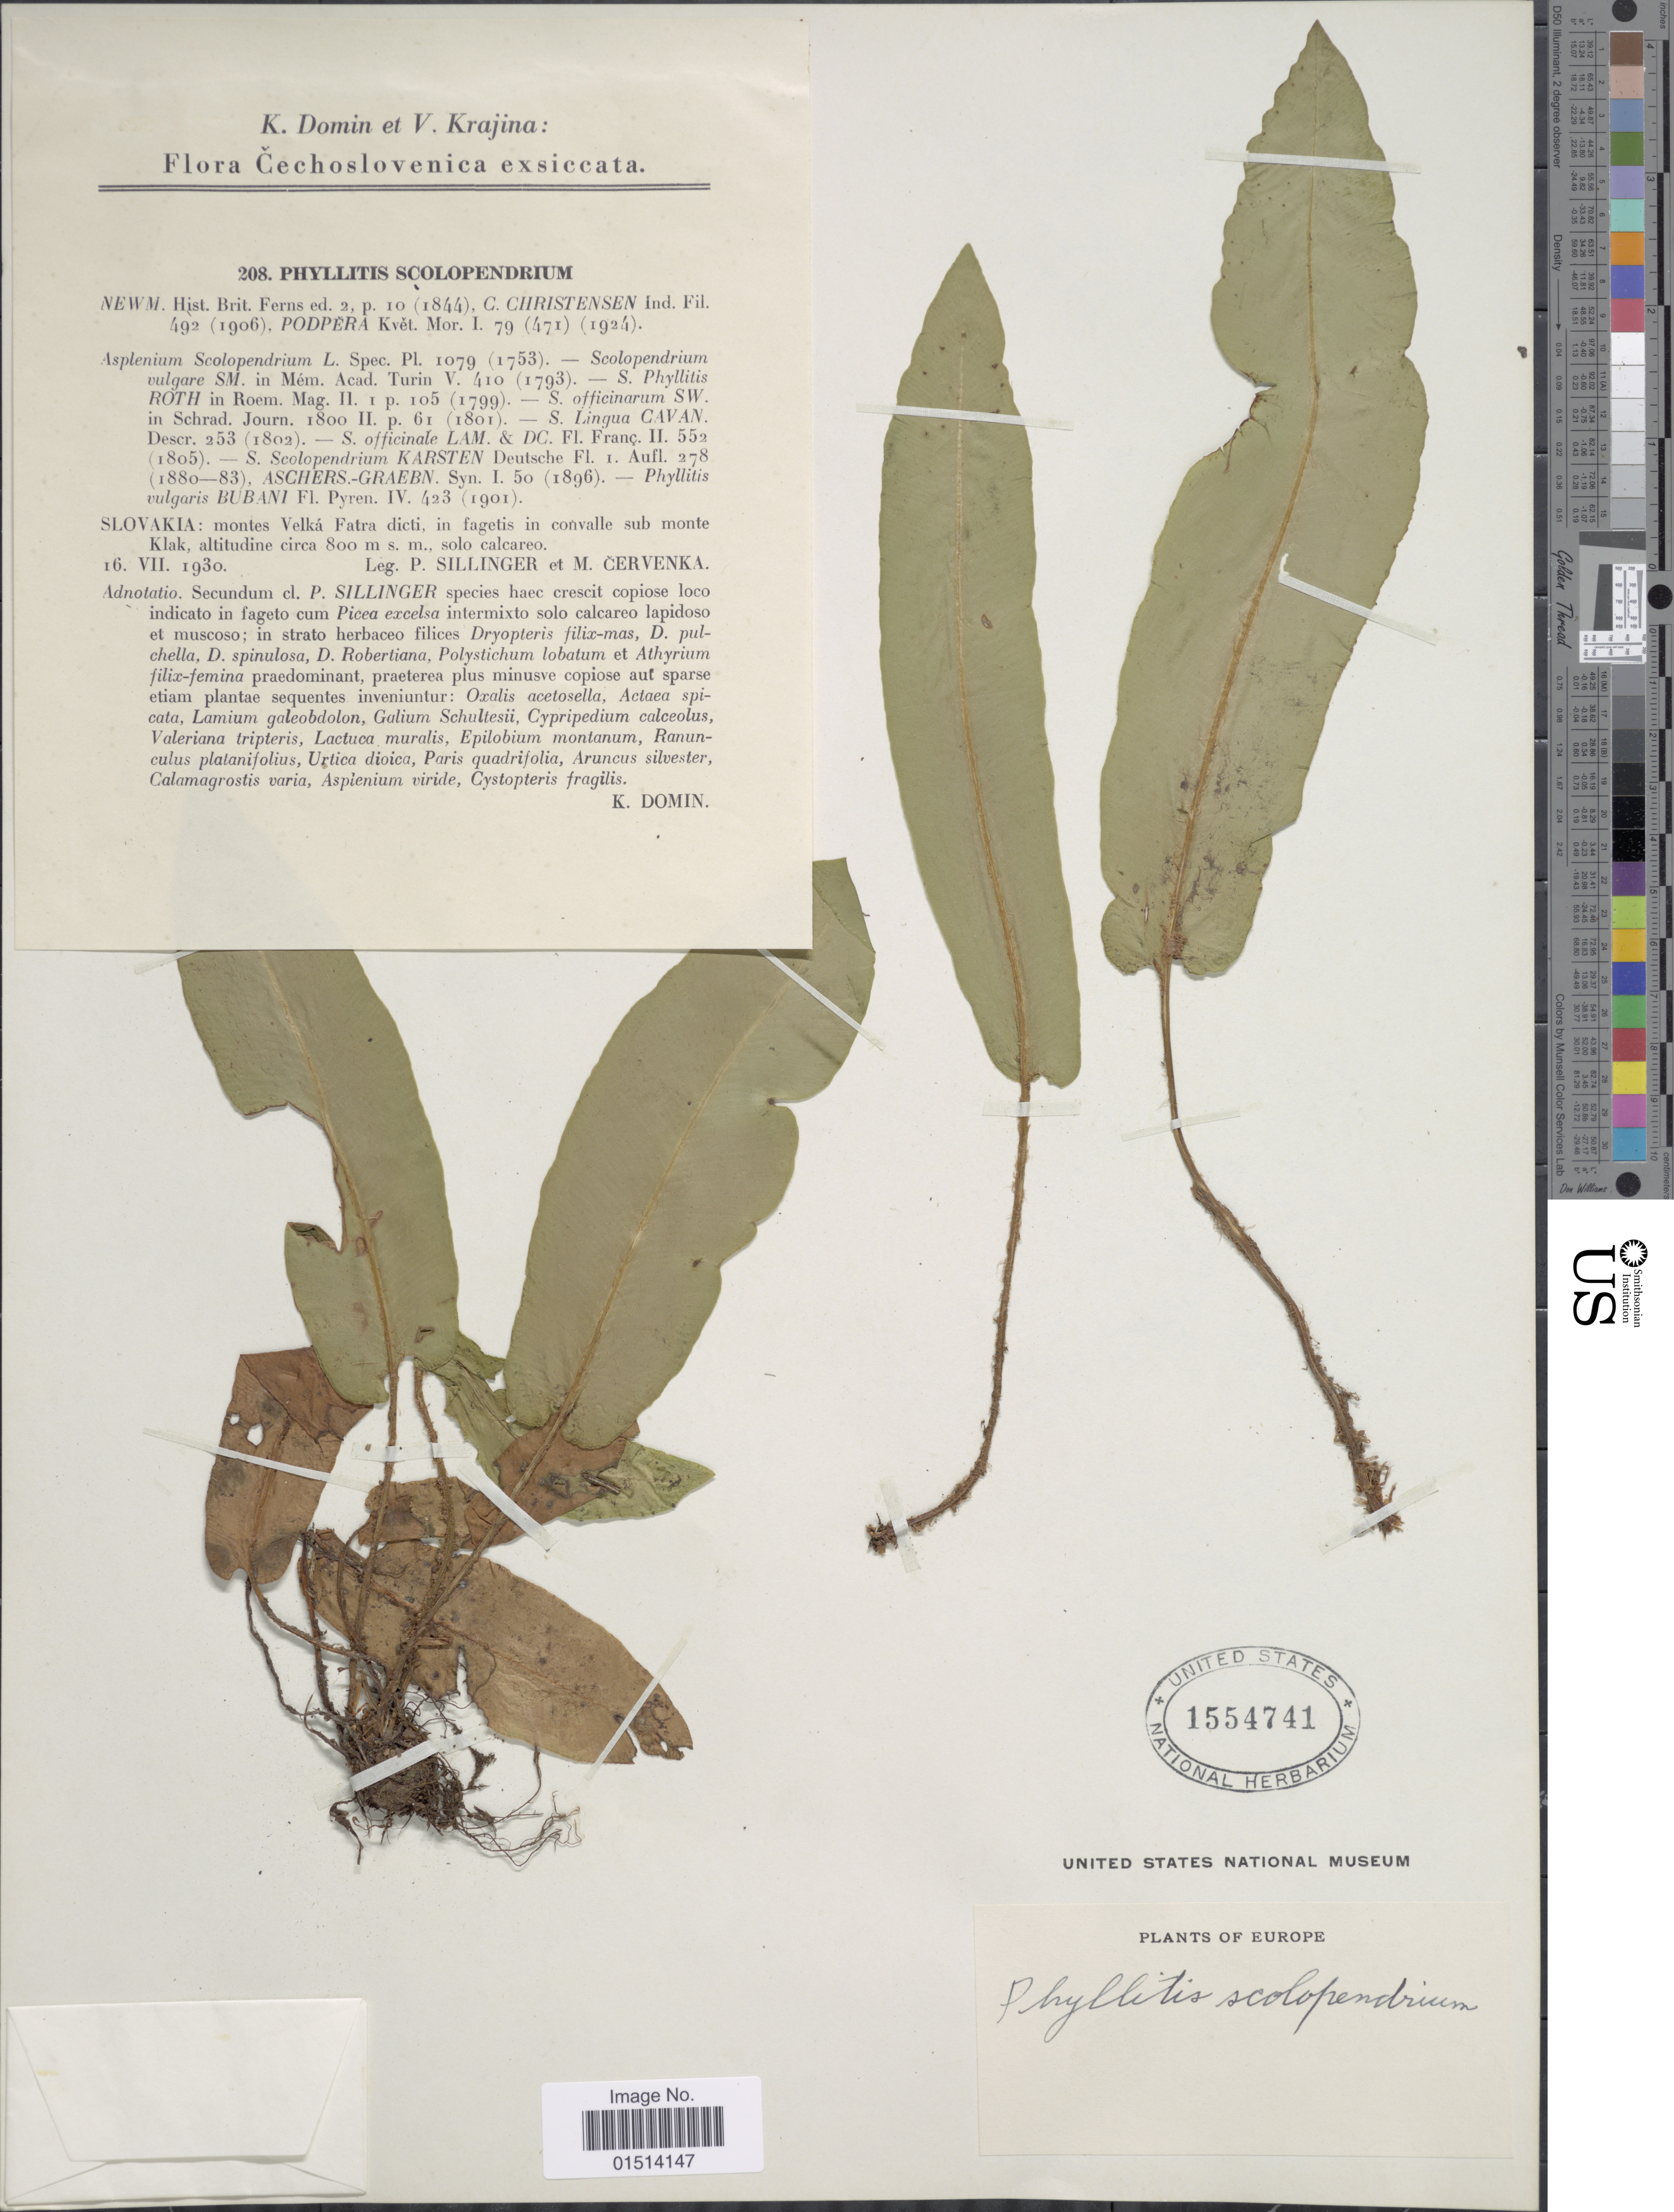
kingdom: Plantae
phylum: Tracheophyta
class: Polypodiopsida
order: Polypodiales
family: Aspleniaceae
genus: Asplenium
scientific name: Asplenium scolopendrium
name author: Sm.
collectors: K. Domin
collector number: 208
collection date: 1930-07-16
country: Slovakia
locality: Slovakia: montes Velka Fatra dicti, in fagetis in convalle sub monte Klak, altitudine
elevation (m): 800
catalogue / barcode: US 1554741